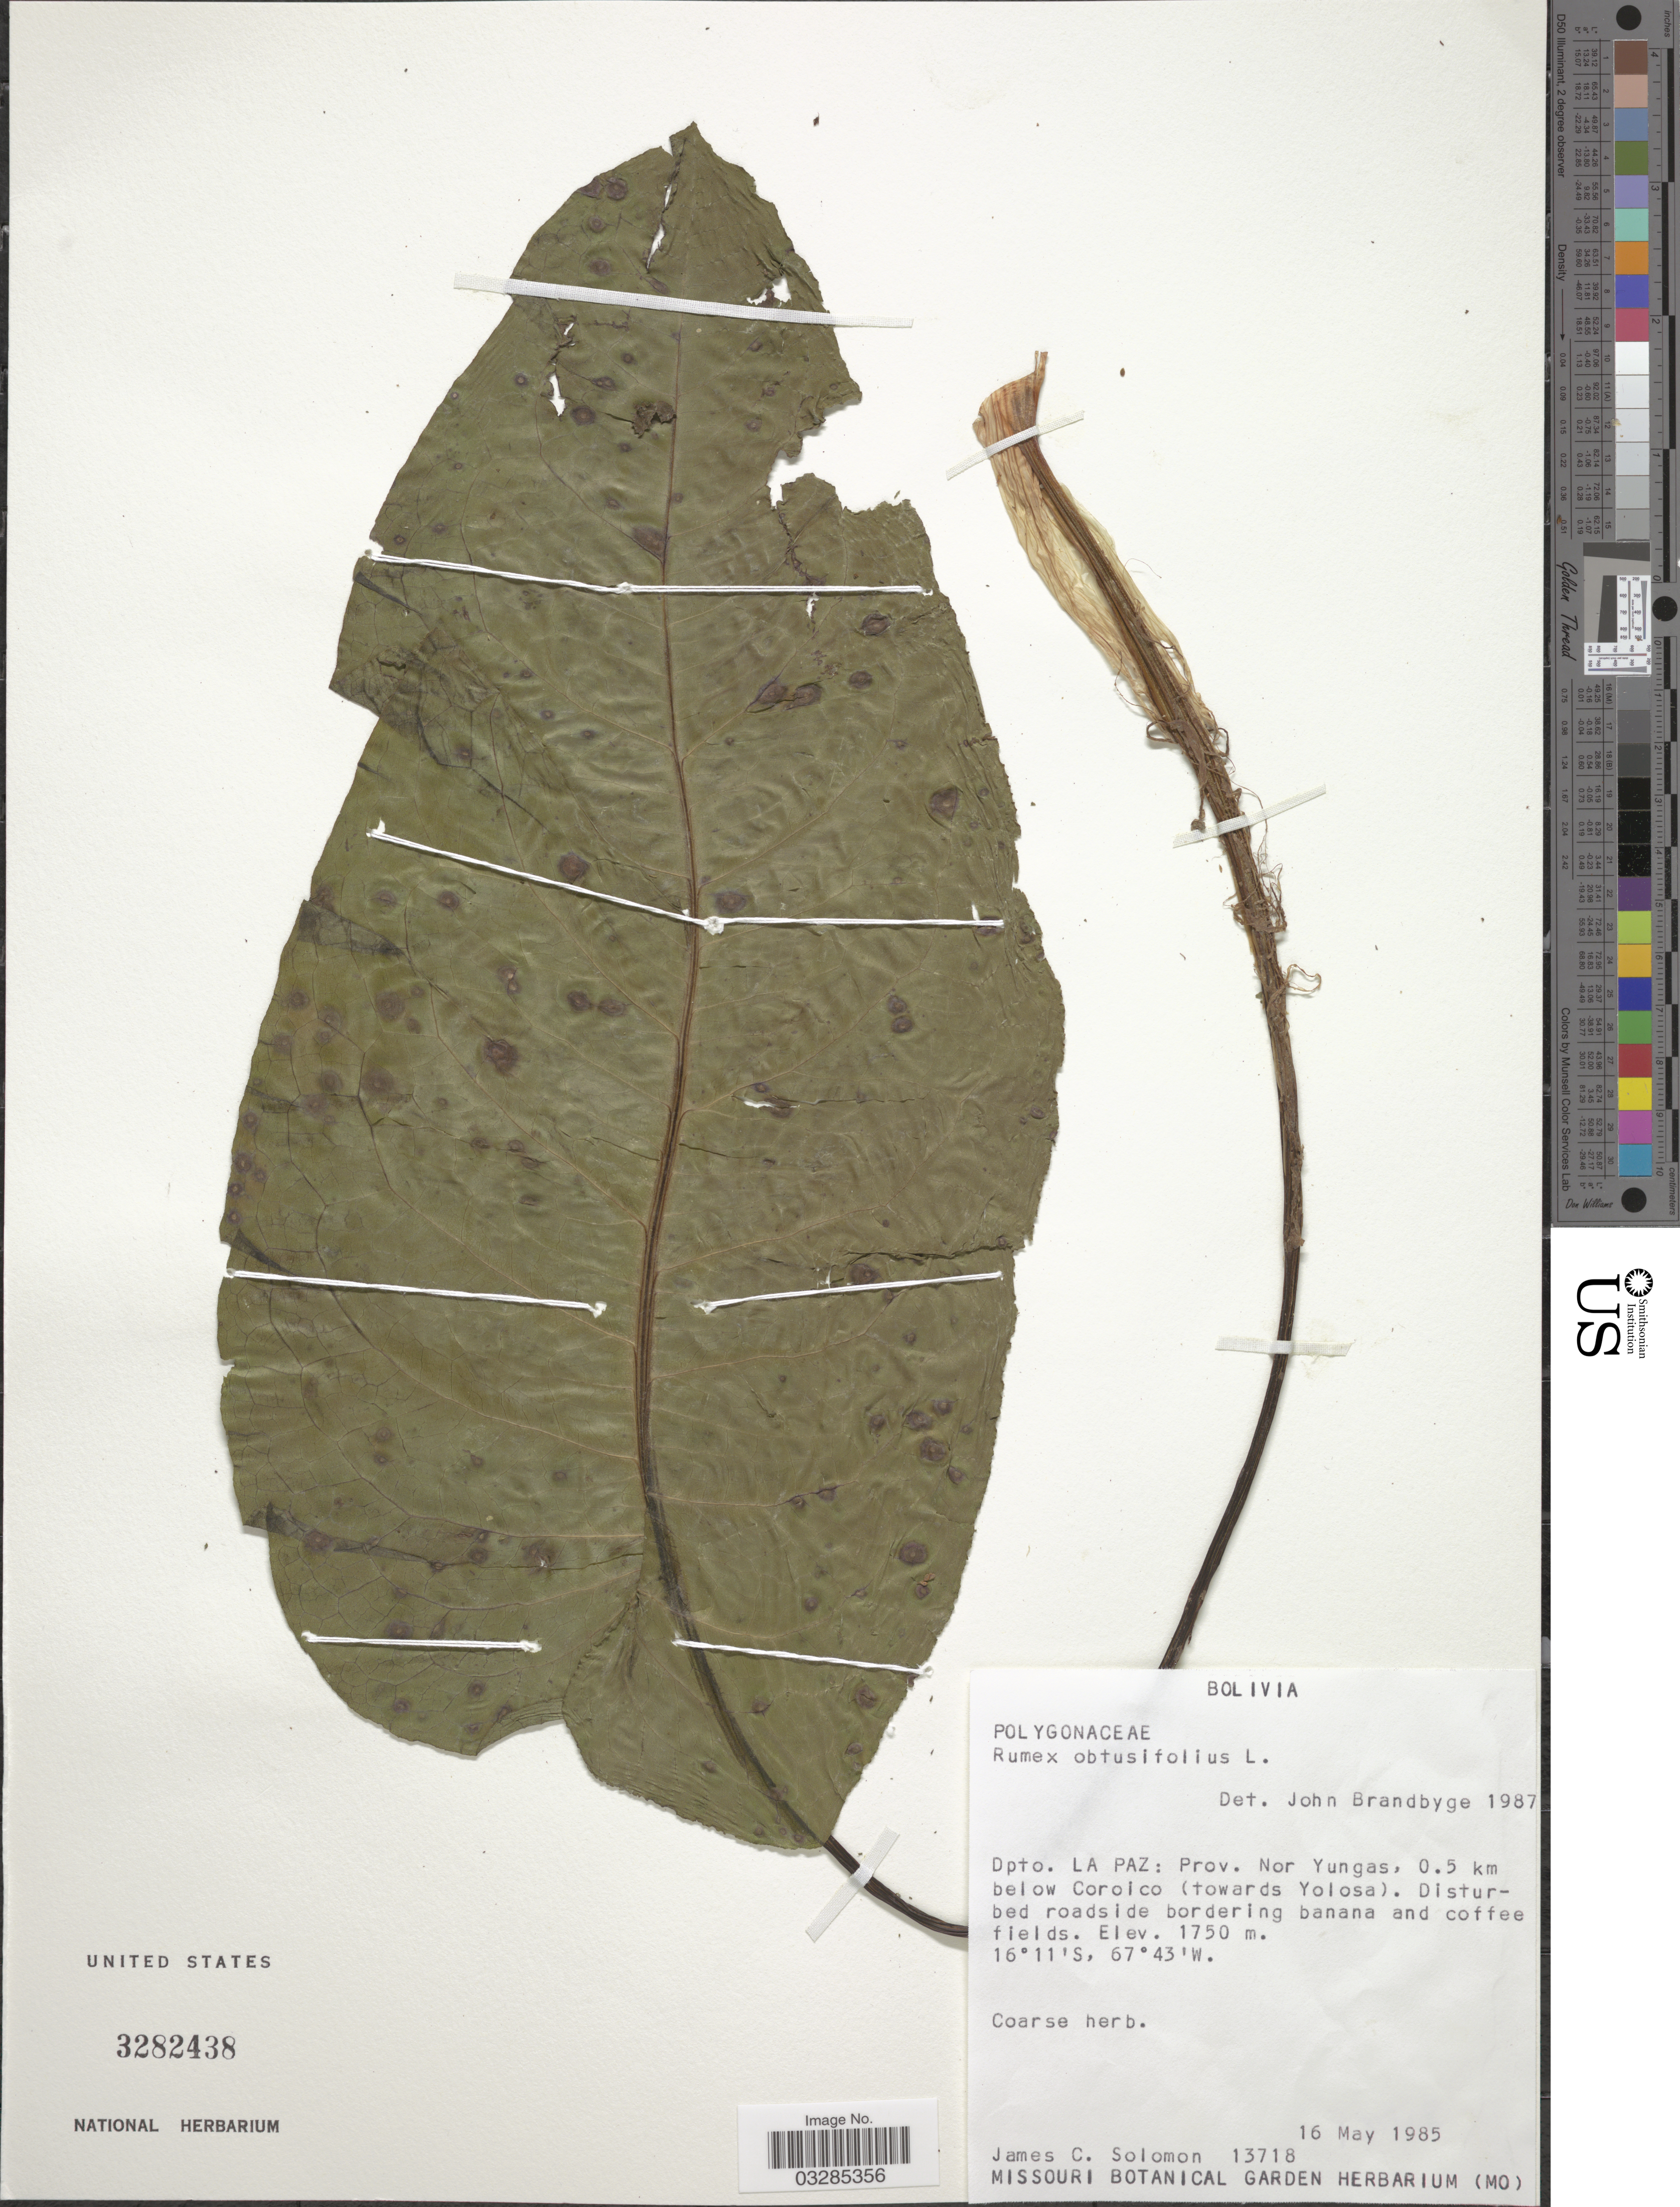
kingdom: Plantae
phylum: Tracheophyta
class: Magnoliopsida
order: Caryophyllales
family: Polygonaceae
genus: Rumex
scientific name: Rumex obtusifolius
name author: L.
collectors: J. C. Solomon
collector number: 13718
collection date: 1985-05-16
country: Bolivia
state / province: La Paz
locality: Dpto. La Paz: Prov. Nor Yungas, 0.5 km below Coroico (towards Yolosa).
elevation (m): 1750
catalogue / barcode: US 3282438